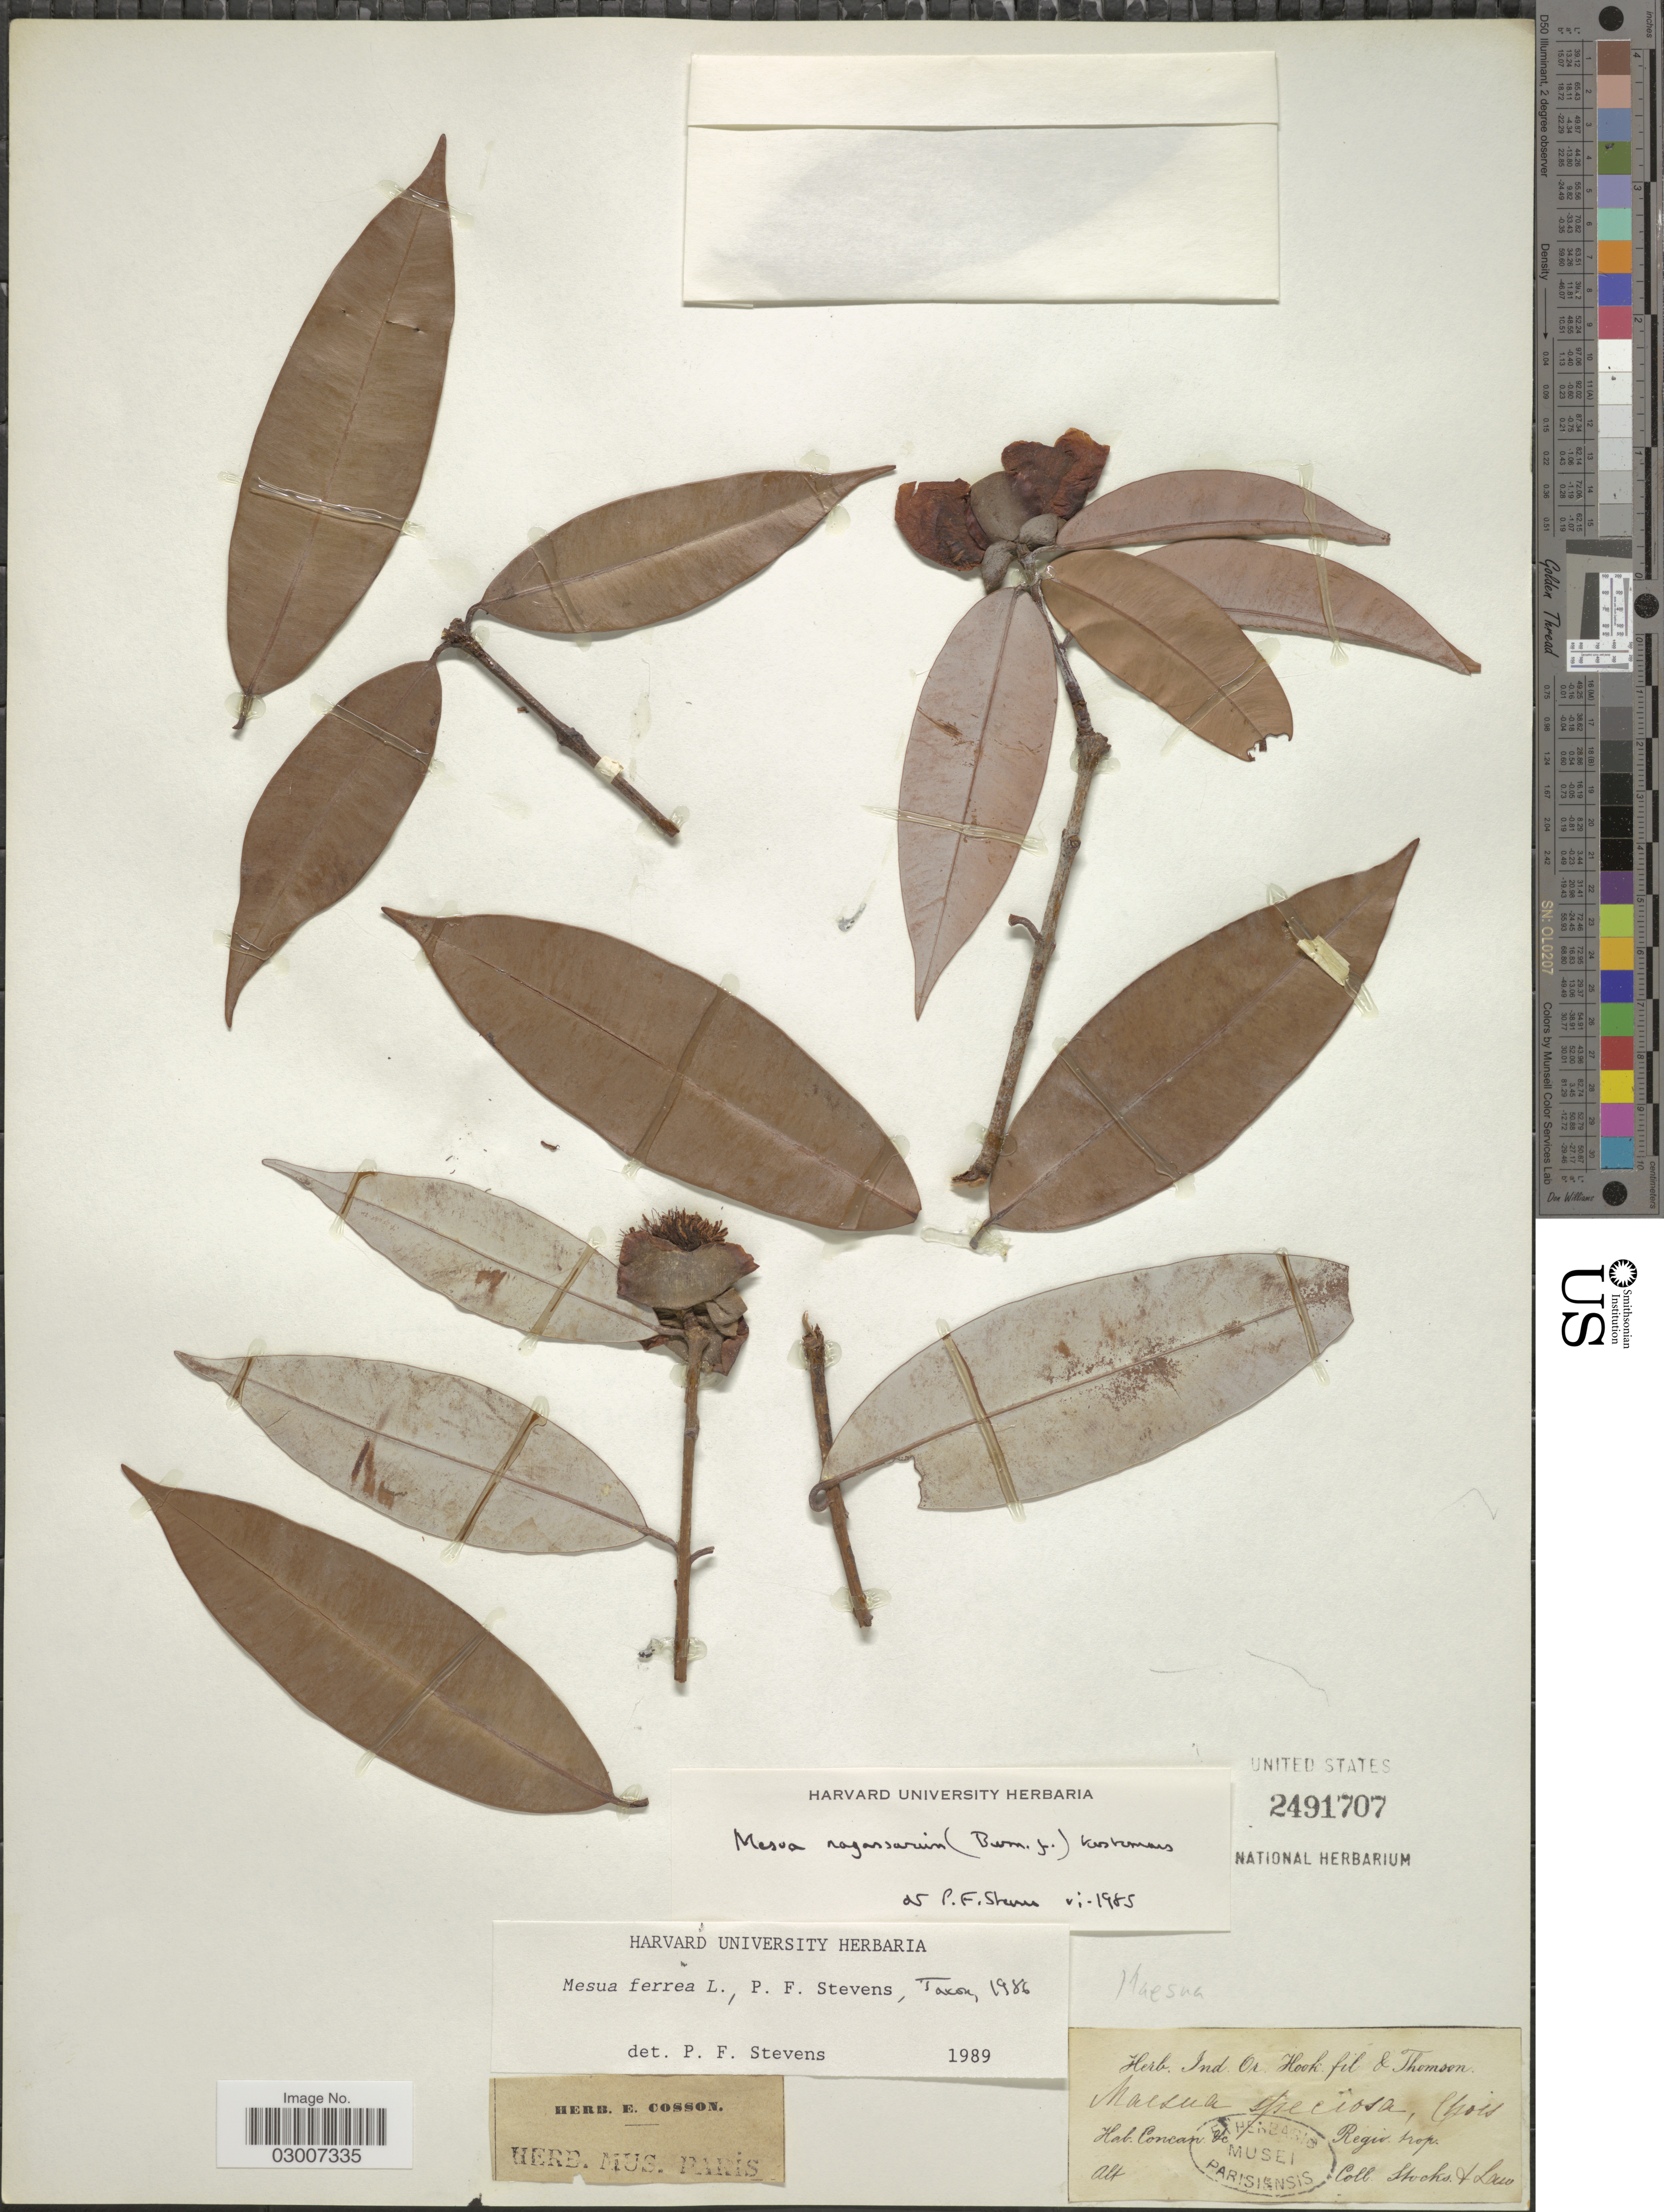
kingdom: Plantae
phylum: Tracheophyta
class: Magnoliopsida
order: Malpighiales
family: Calophyllaceae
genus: Mesua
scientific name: Mesua ferrea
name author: L.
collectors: Stocks, -- & -. Law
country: India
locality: Concan &c. Regio. trop.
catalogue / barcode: US 2491707